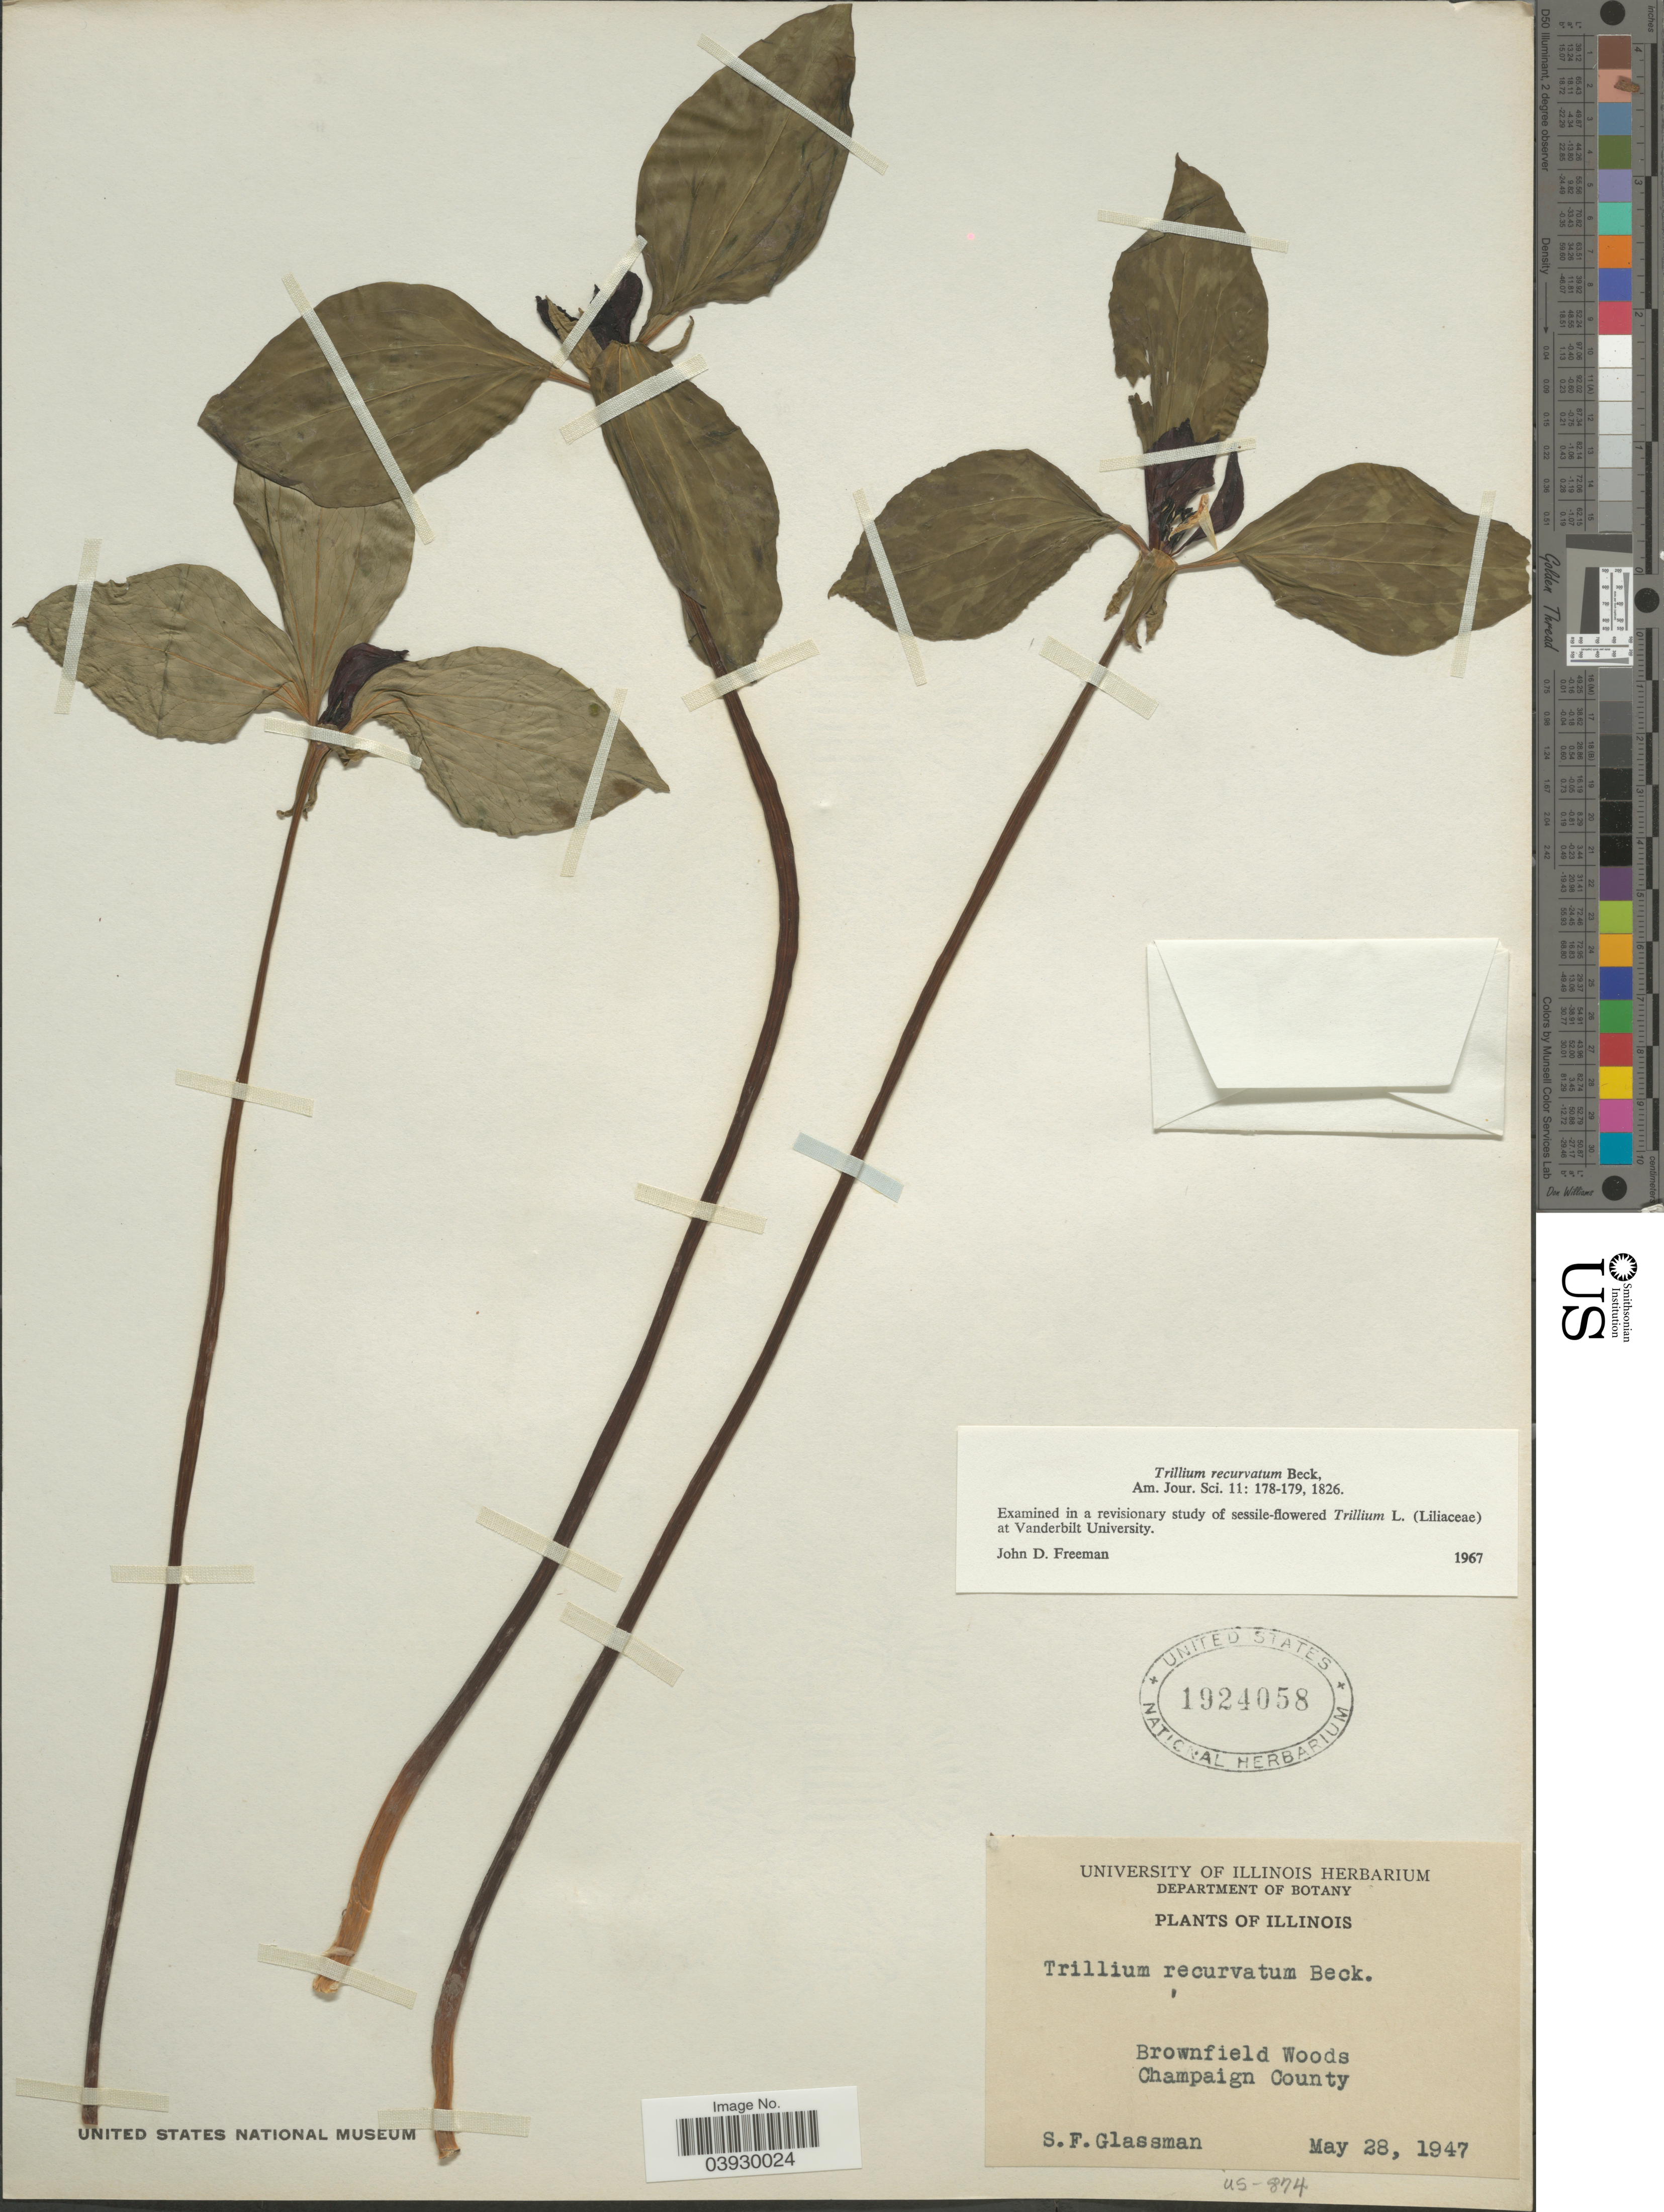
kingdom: Plantae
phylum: Tracheophyta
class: Liliopsida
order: Liliales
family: Melanthiaceae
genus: Trillium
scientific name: Trillium recurvatum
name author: L.C. Beck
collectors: S. F. Glassman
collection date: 1947-05-28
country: United States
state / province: Illinois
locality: Brownfield Woods. Champaign County.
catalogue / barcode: US 1924058